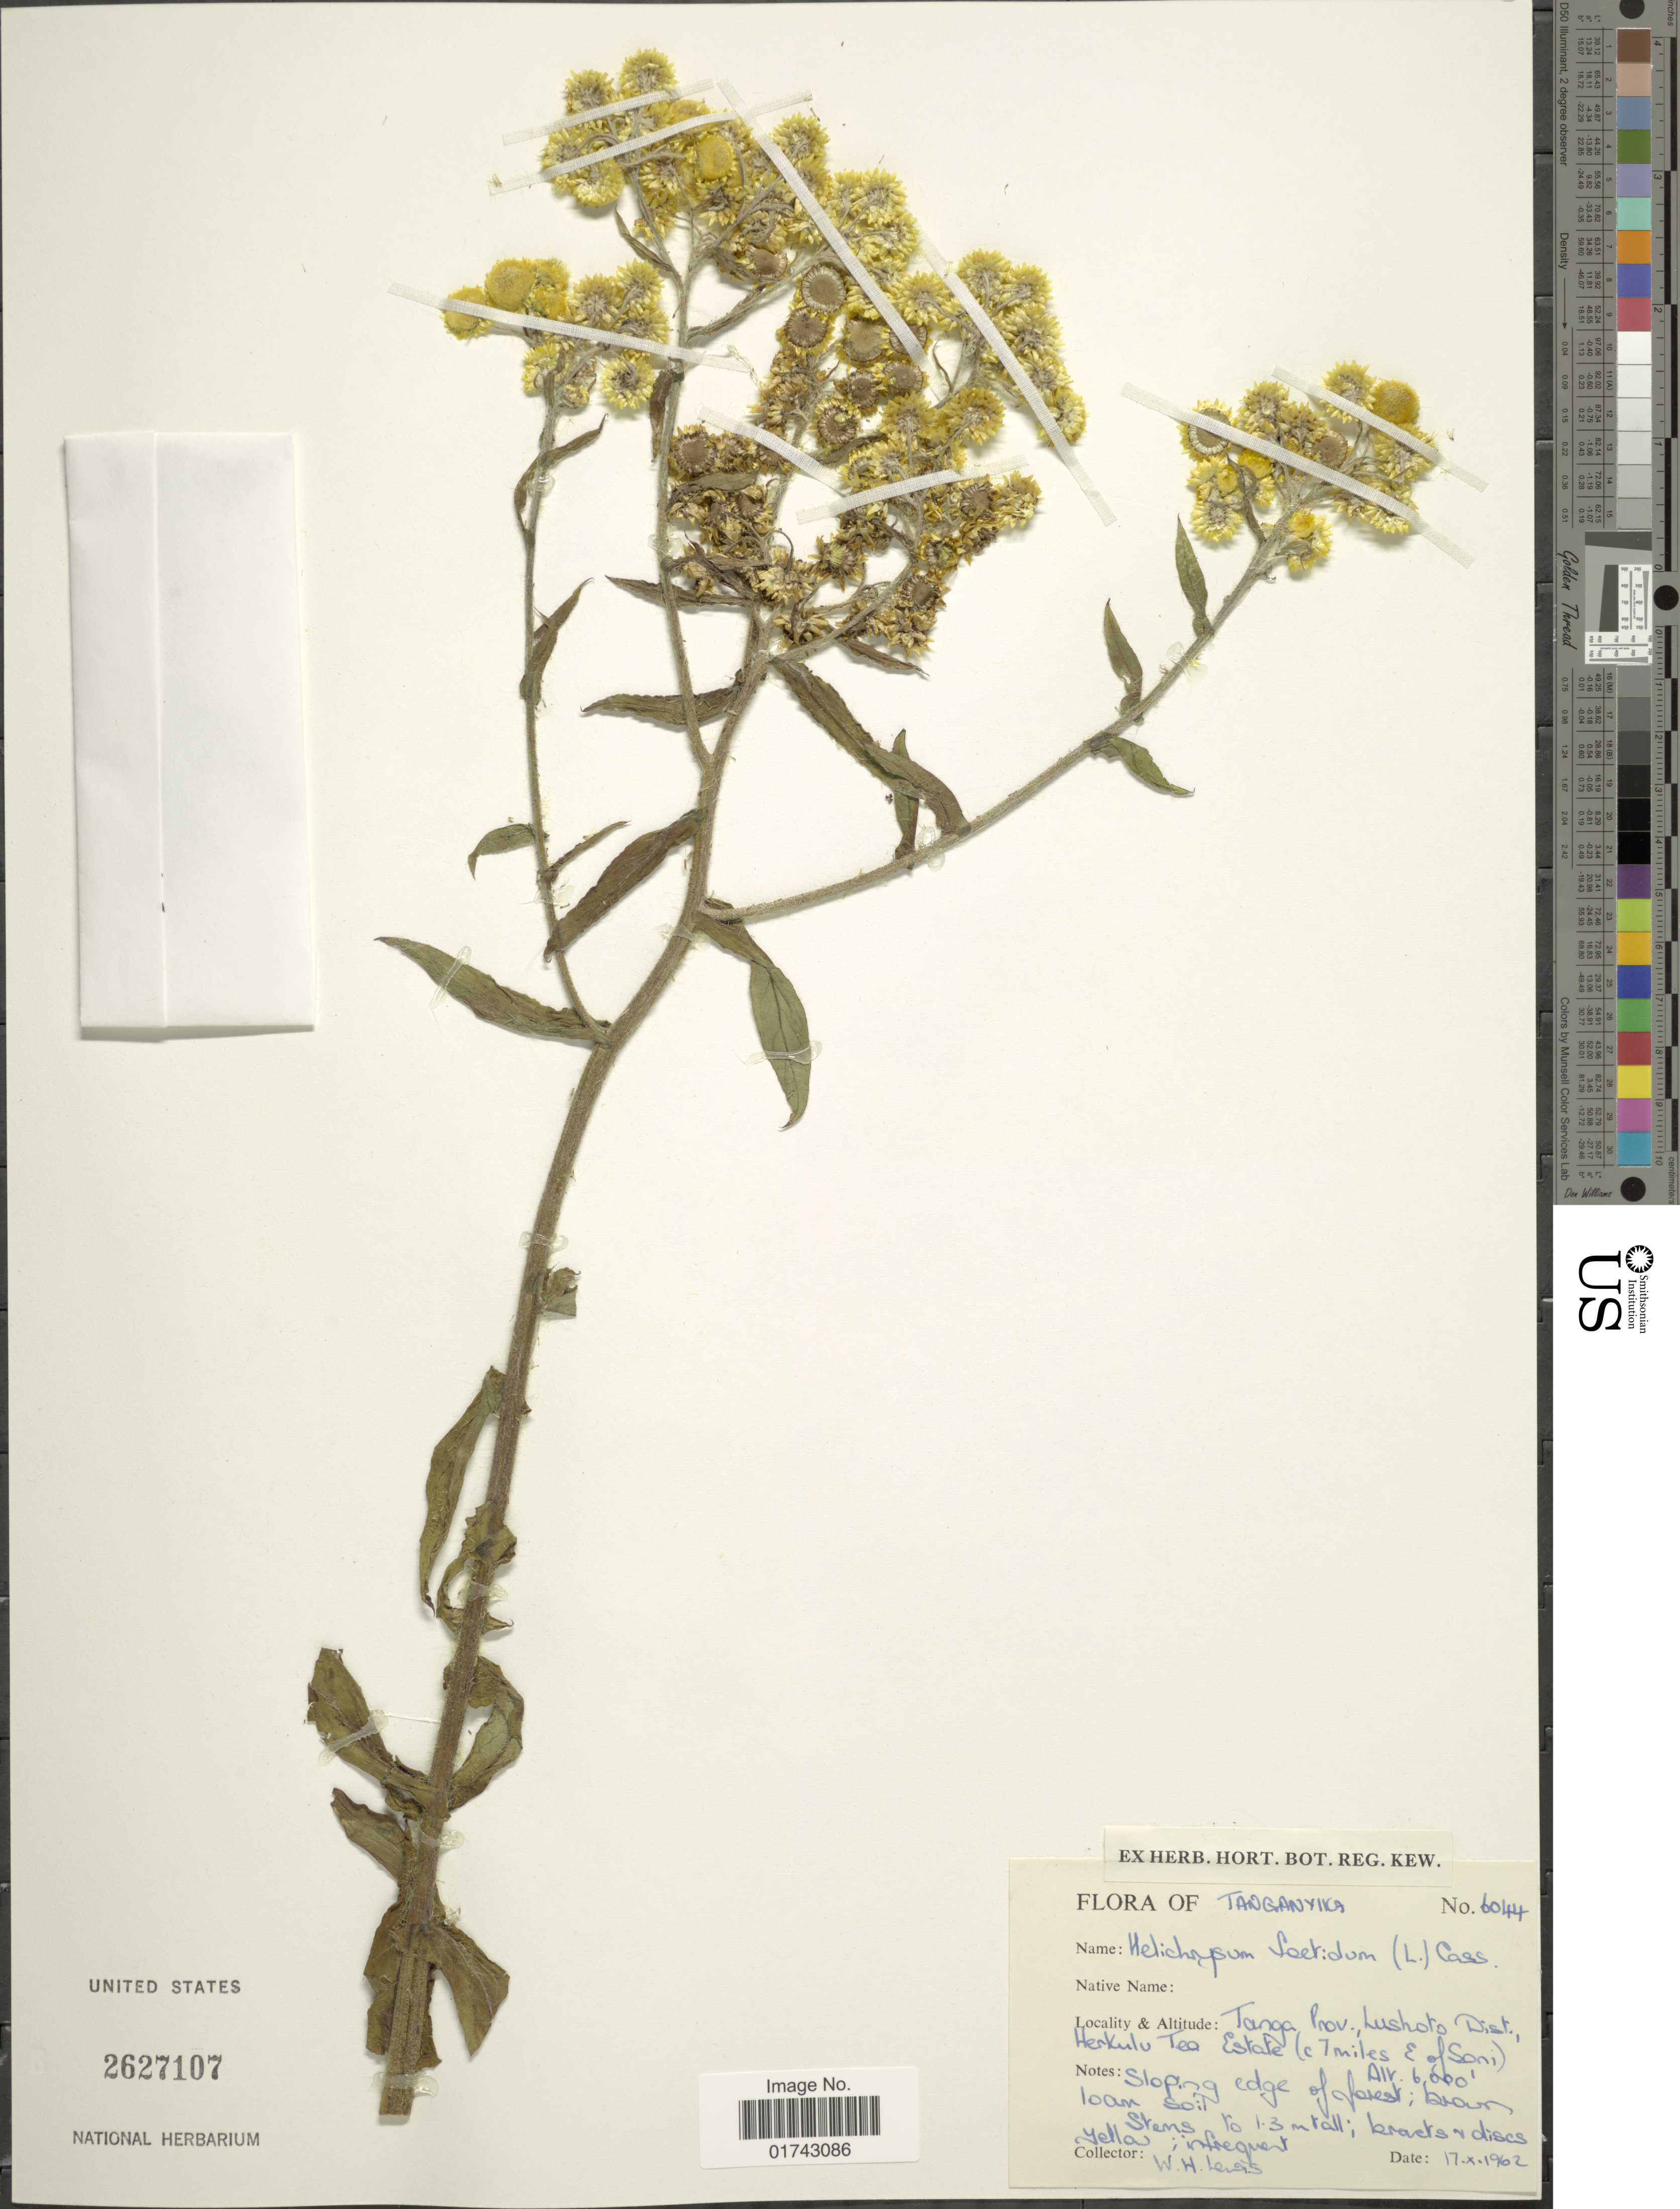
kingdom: Plantae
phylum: Tracheophyta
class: Magnoliopsida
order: Asterales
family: Asteraceae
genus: Helichrysum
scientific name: Helichrysum foetidum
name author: (L.) Moench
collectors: W. H. Lewis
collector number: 6044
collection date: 1962-10-17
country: Tanzania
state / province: Tanga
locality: Tanganyika, Tanga Prov., Lushoto Dist., Herkulu Tea Estate (7 miles E of Soni)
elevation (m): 1829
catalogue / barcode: US 2627107